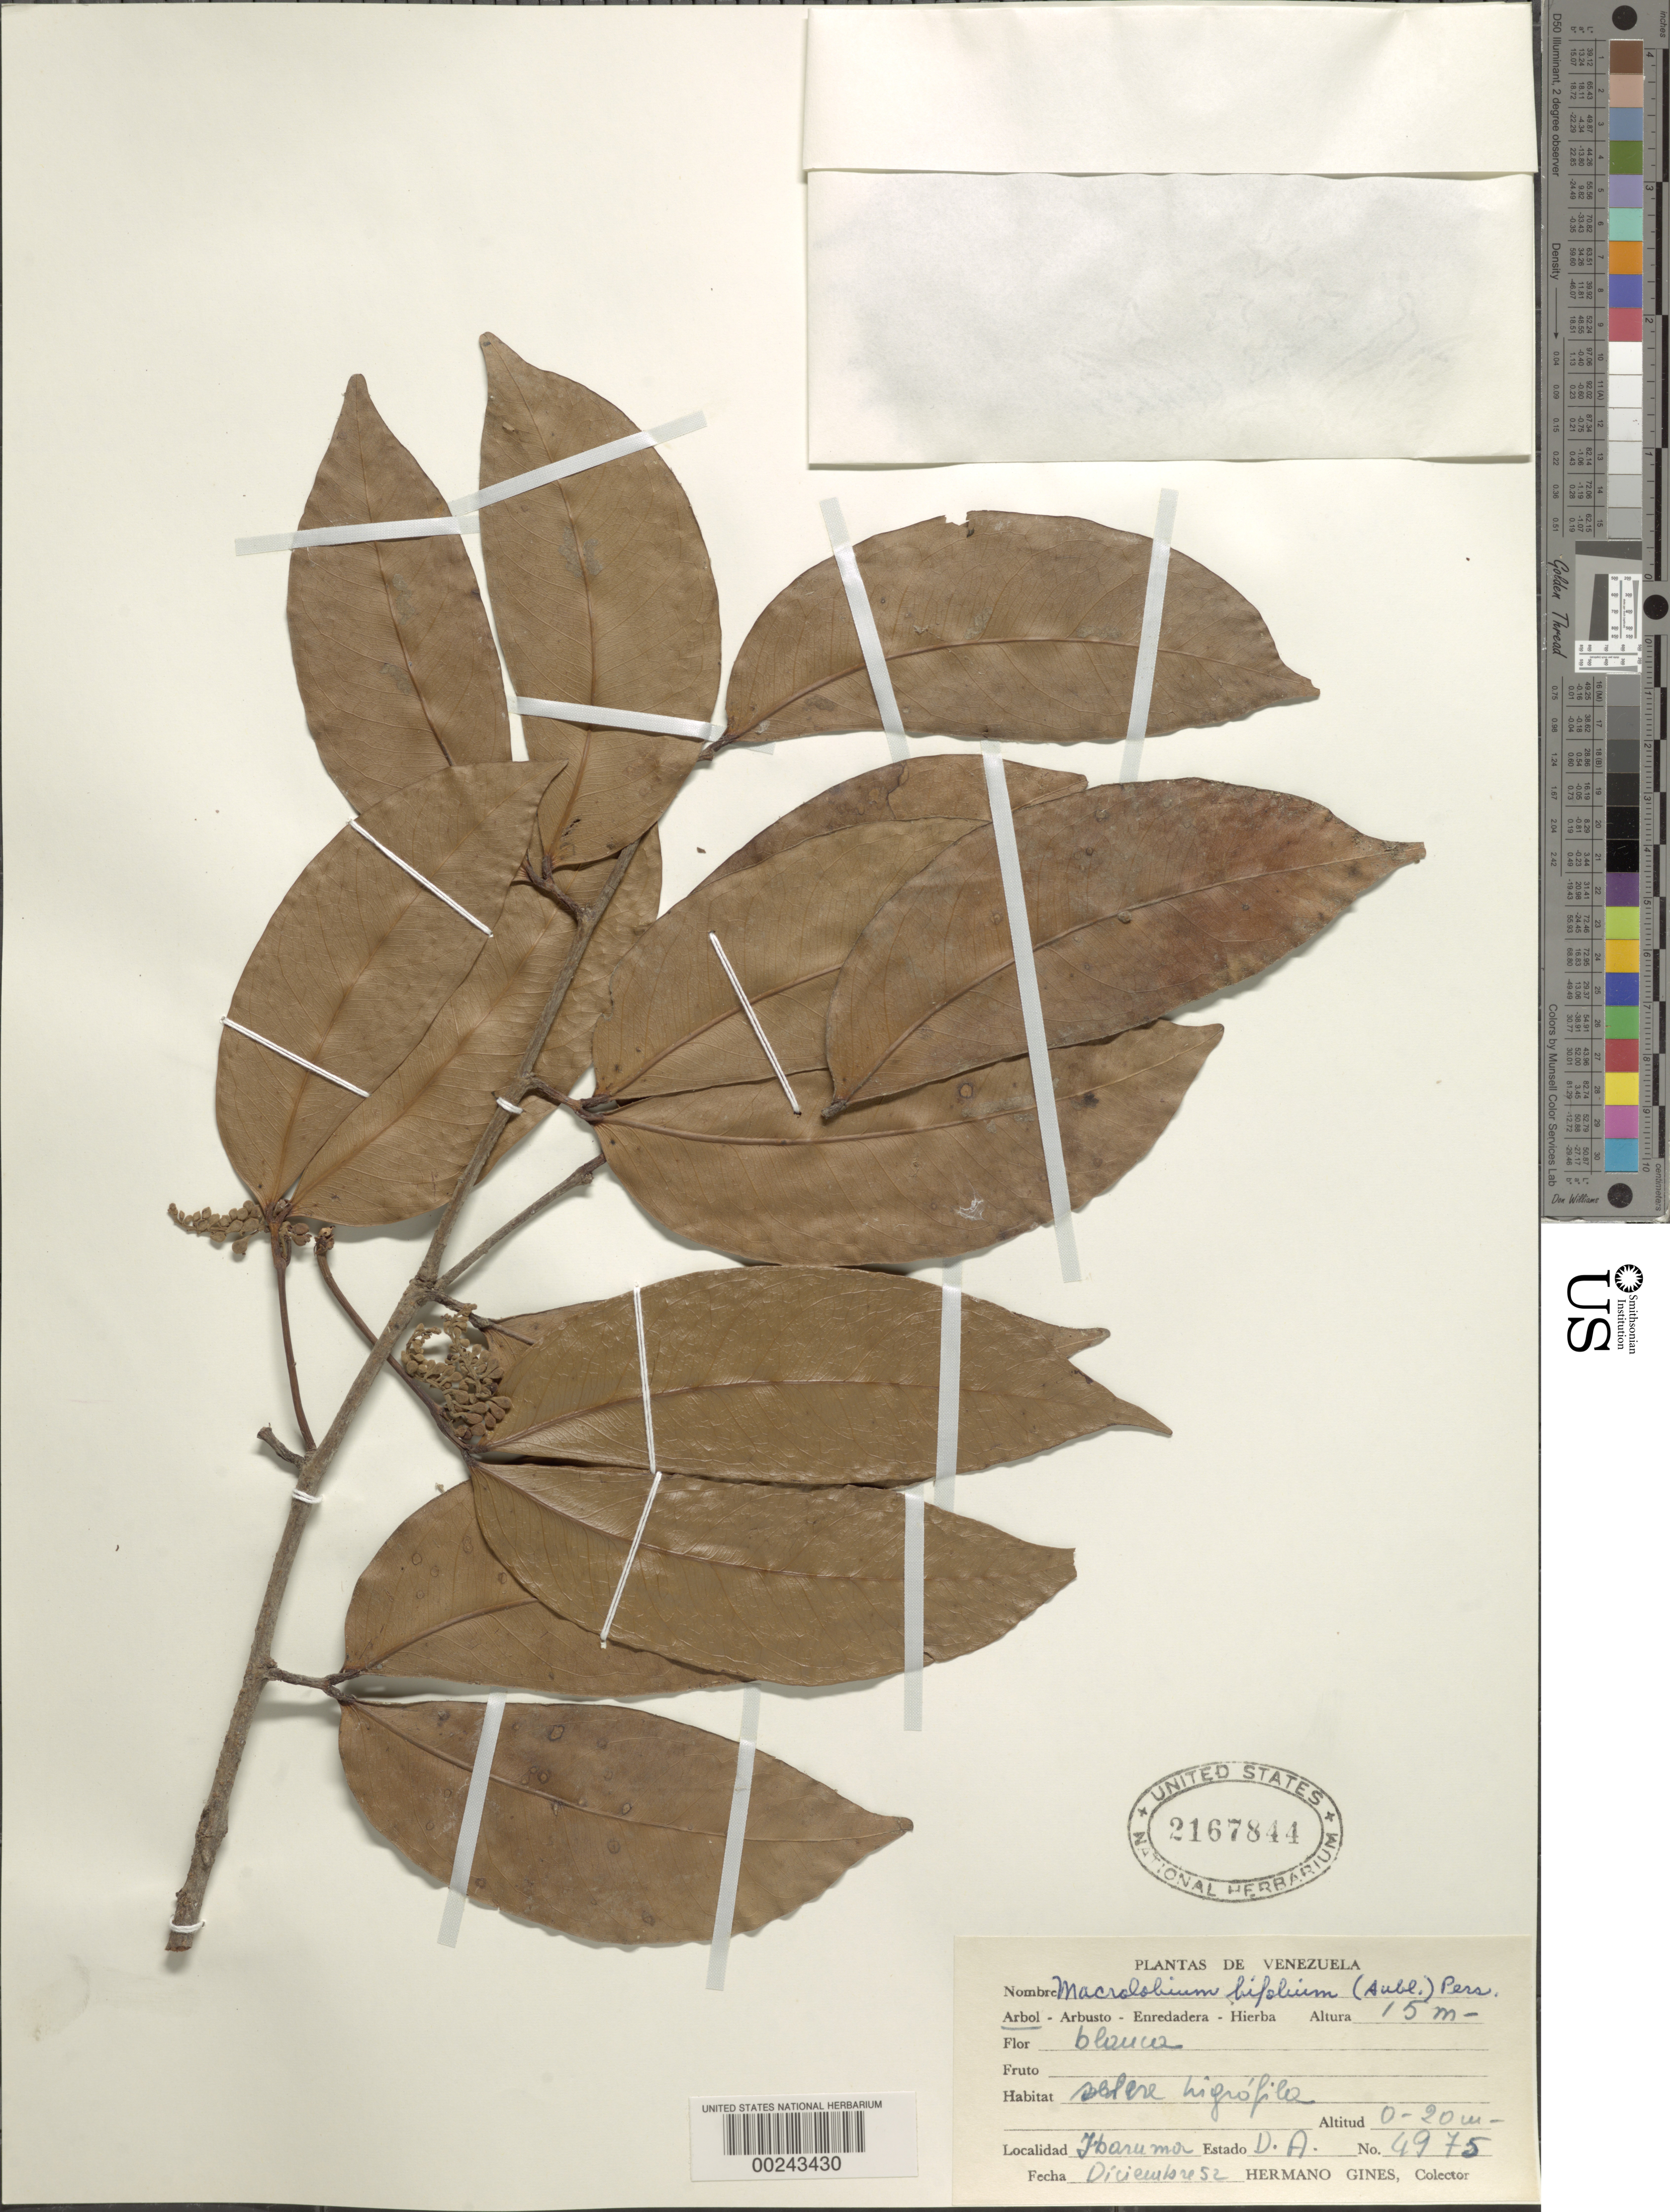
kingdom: Plantae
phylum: Tracheophyta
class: Magnoliopsida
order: Fabales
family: Fabaceae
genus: Macrolobium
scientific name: Macrolobium bifolium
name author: (Aubl.) Pers.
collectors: Bro. Gines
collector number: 4975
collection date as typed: Dec 1952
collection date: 1952-12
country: Venezuela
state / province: Delta Amacuro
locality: Tbaruma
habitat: Rain forest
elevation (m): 20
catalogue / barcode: US 2167844